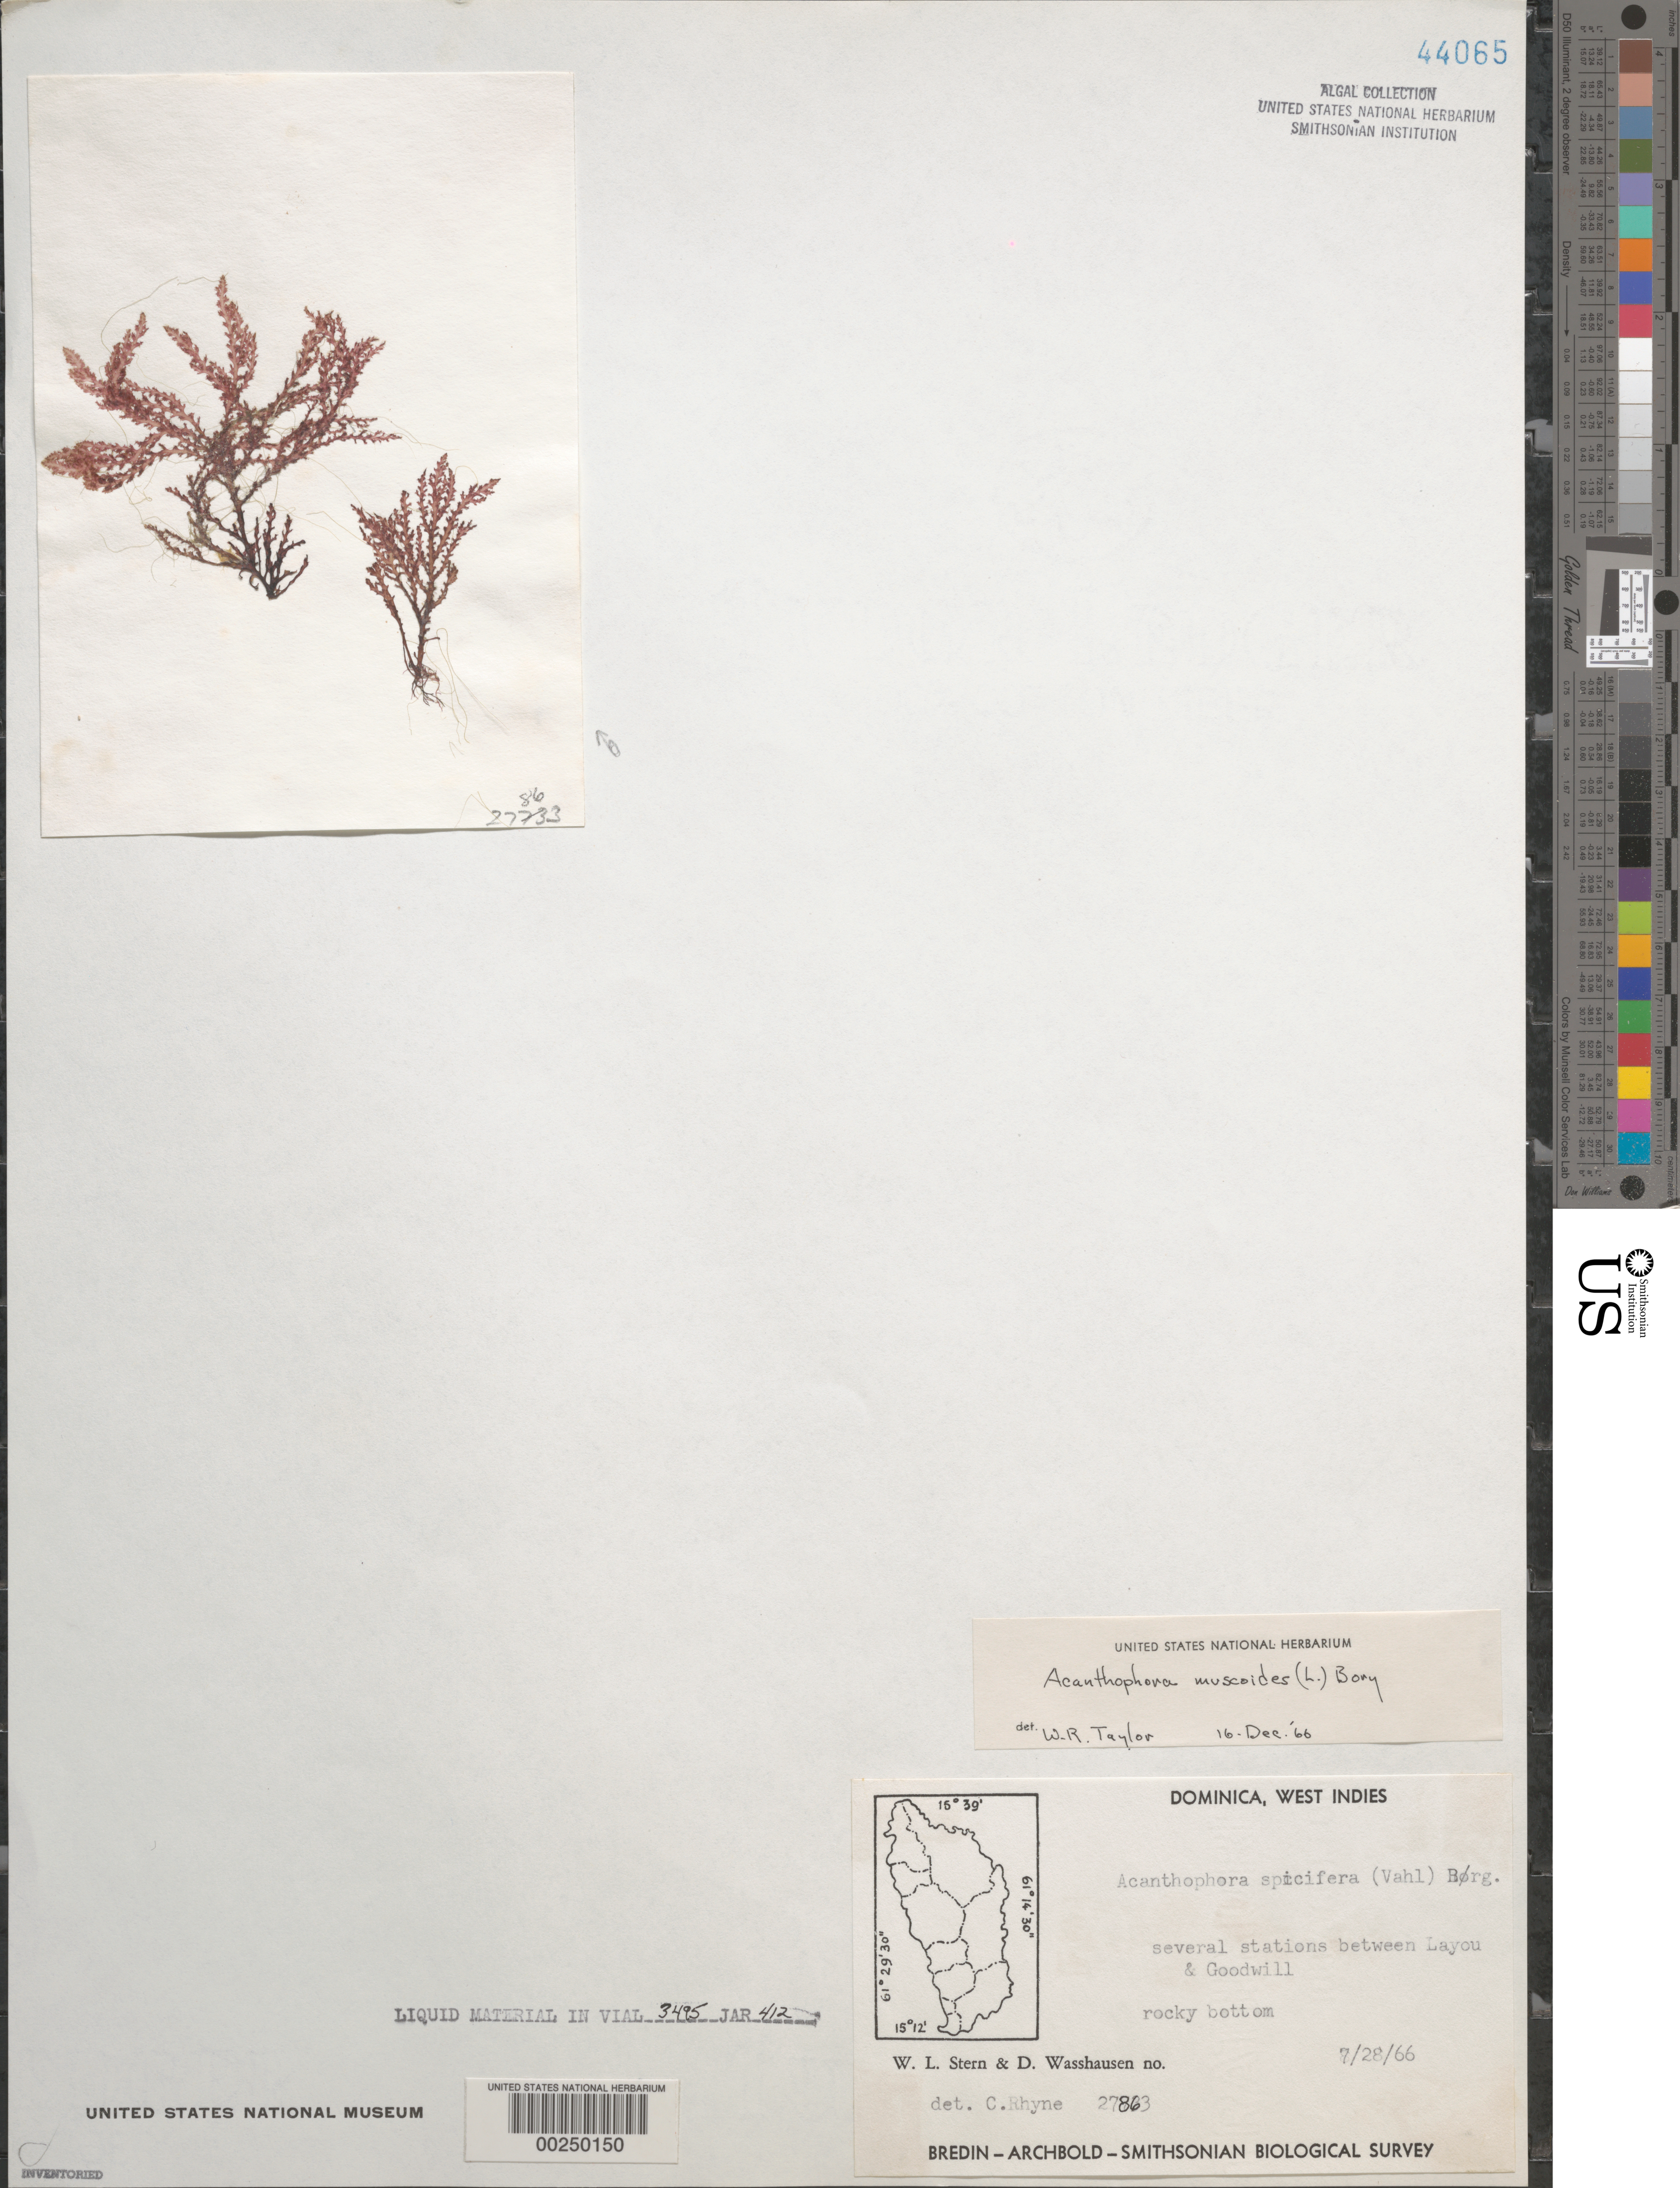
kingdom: Plantae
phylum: Rhodophyta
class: Florideophyceae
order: Ceramiales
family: Rhodomelaceae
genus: Acanthophora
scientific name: Acanthophora muscoides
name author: (C. Agardh) Bory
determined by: Taylor, William R.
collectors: W. L. Stern & D. C. Wasshausen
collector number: EYD 27863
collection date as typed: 28 Jul 1966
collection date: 1966-07-28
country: Dominica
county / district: St. Paul's Parish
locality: Between Layou and Goodwill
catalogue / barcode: US 44065